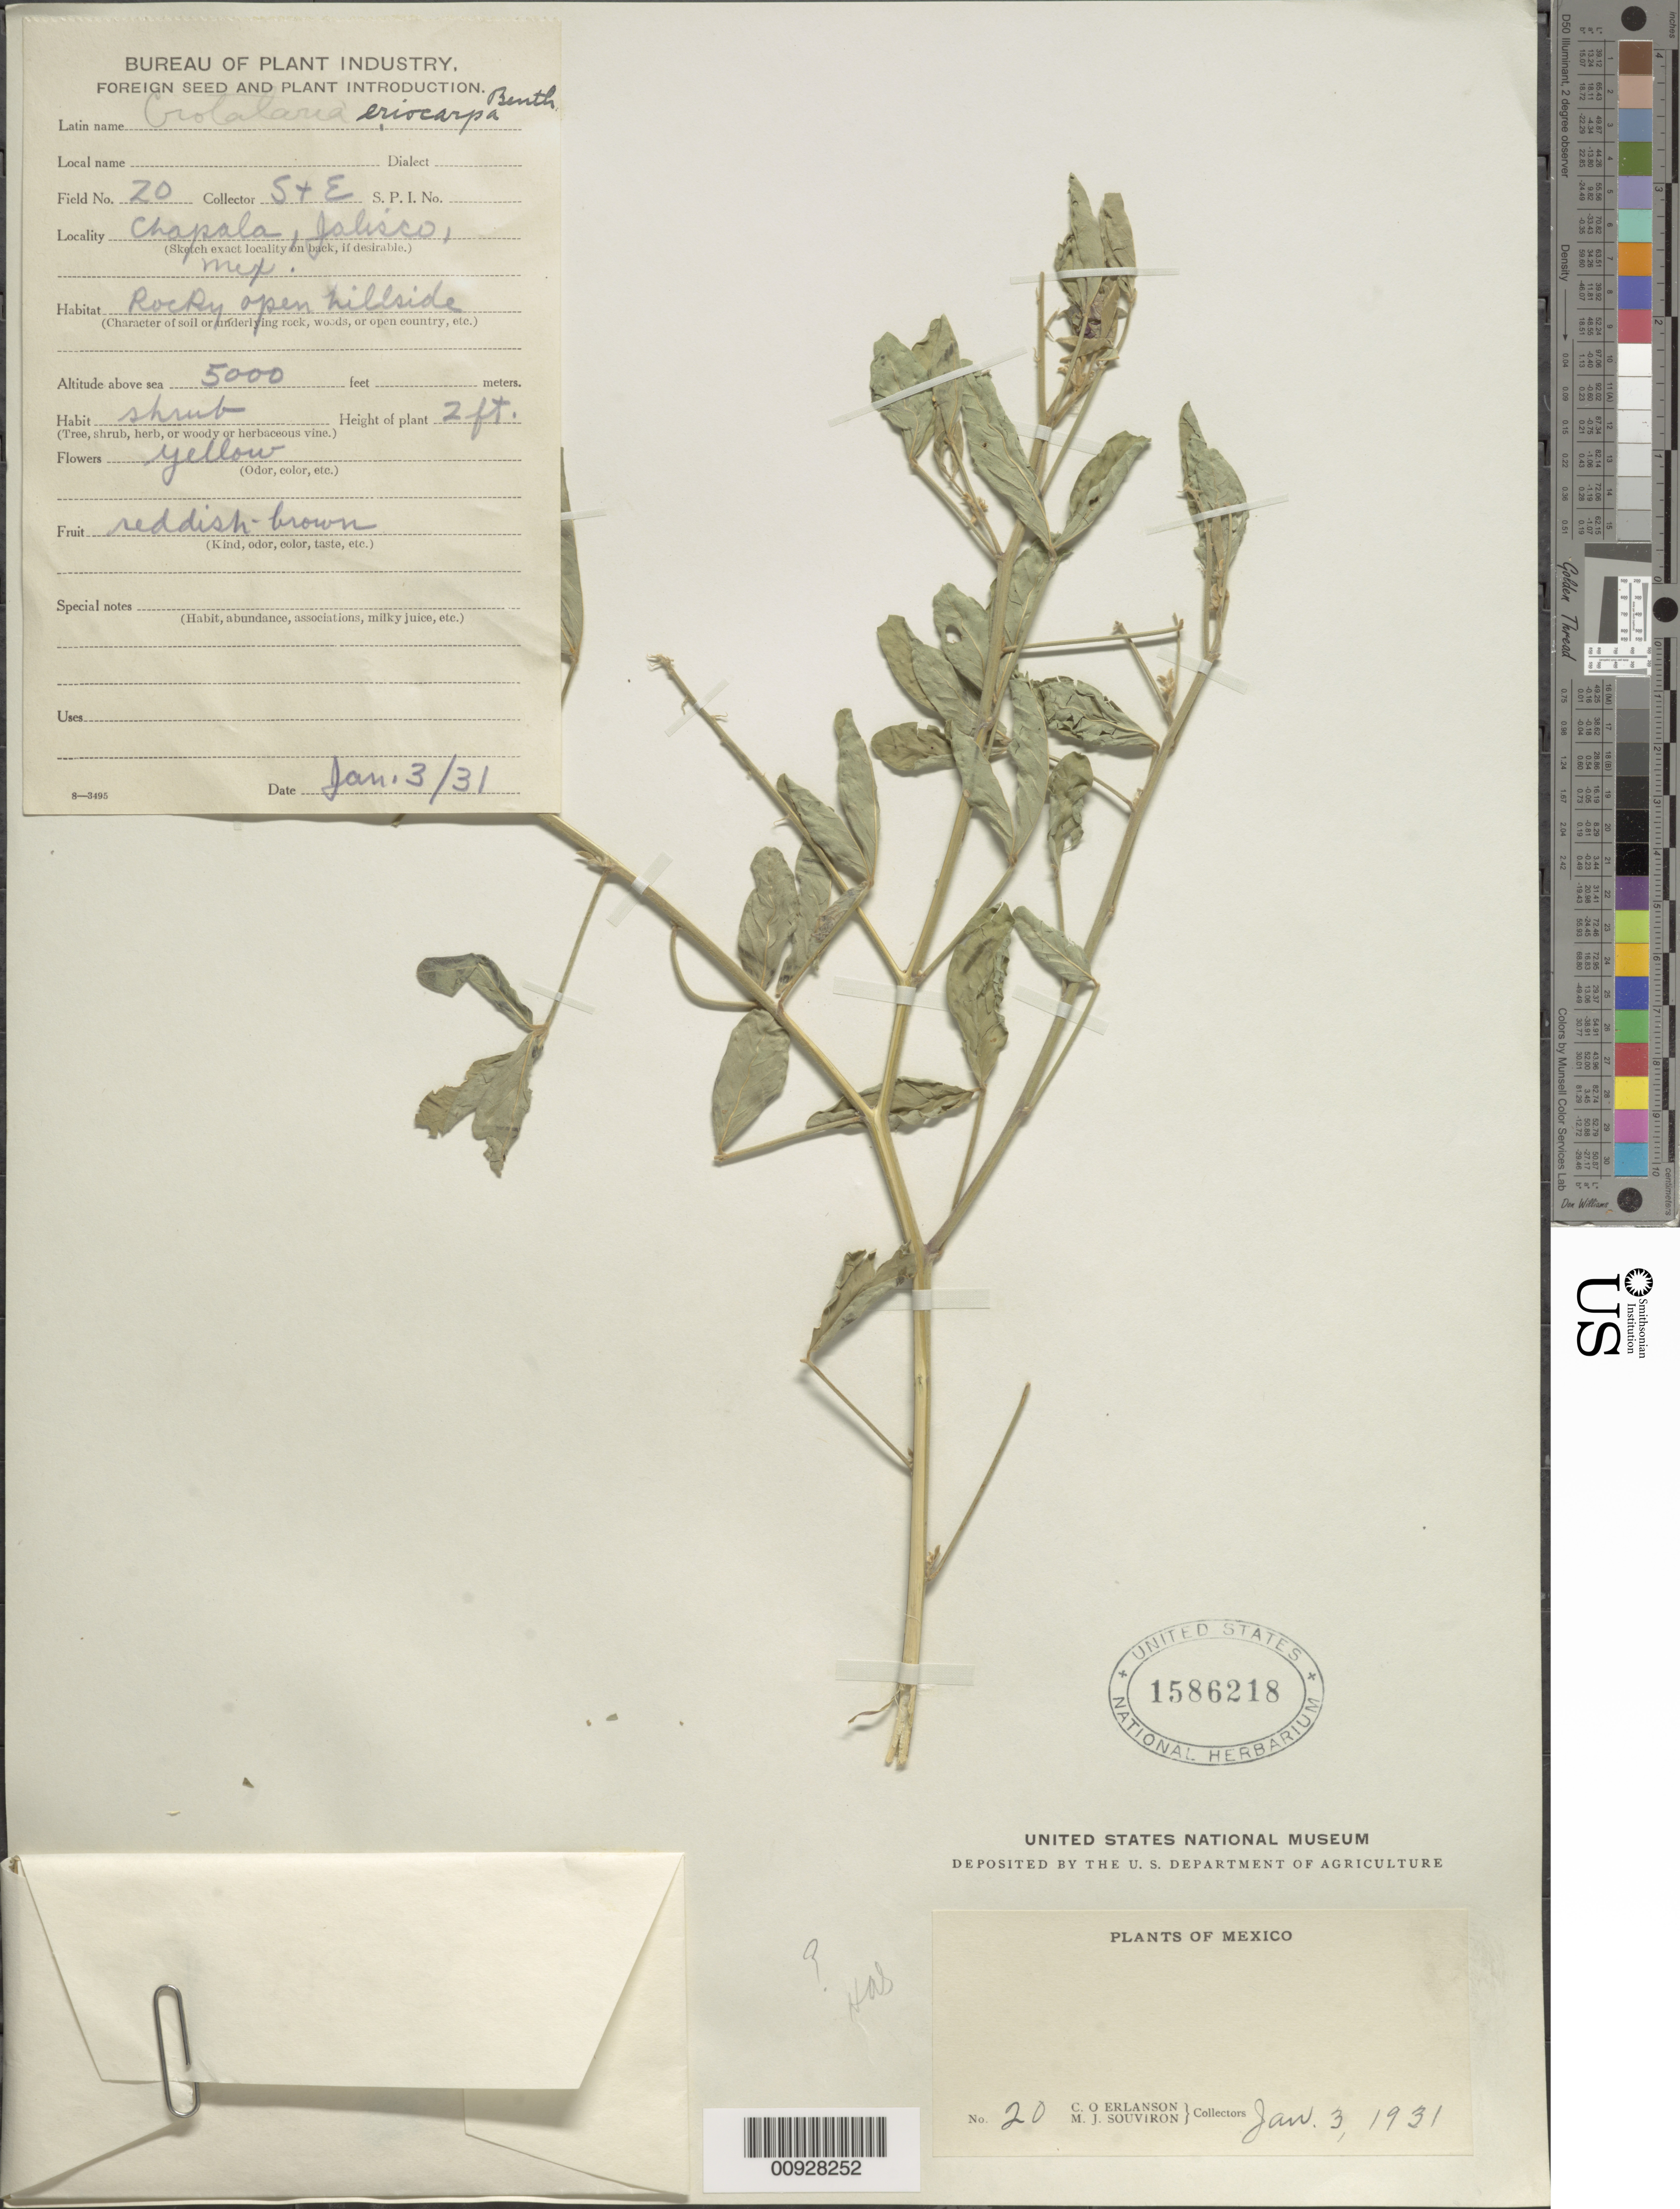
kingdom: Plantae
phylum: Tracheophyta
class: Magnoliopsida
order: Fabales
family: Fabaceae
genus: Crotalaria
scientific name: Crotalaria sp.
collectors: C. O. Erlanson & M. J. Souviron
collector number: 20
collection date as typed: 03 Jan 1931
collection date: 1931-01-03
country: Mexico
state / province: Jalisco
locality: Chapala, Jalisco.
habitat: Rocky open hillside.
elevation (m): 1524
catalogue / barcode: US 1586218